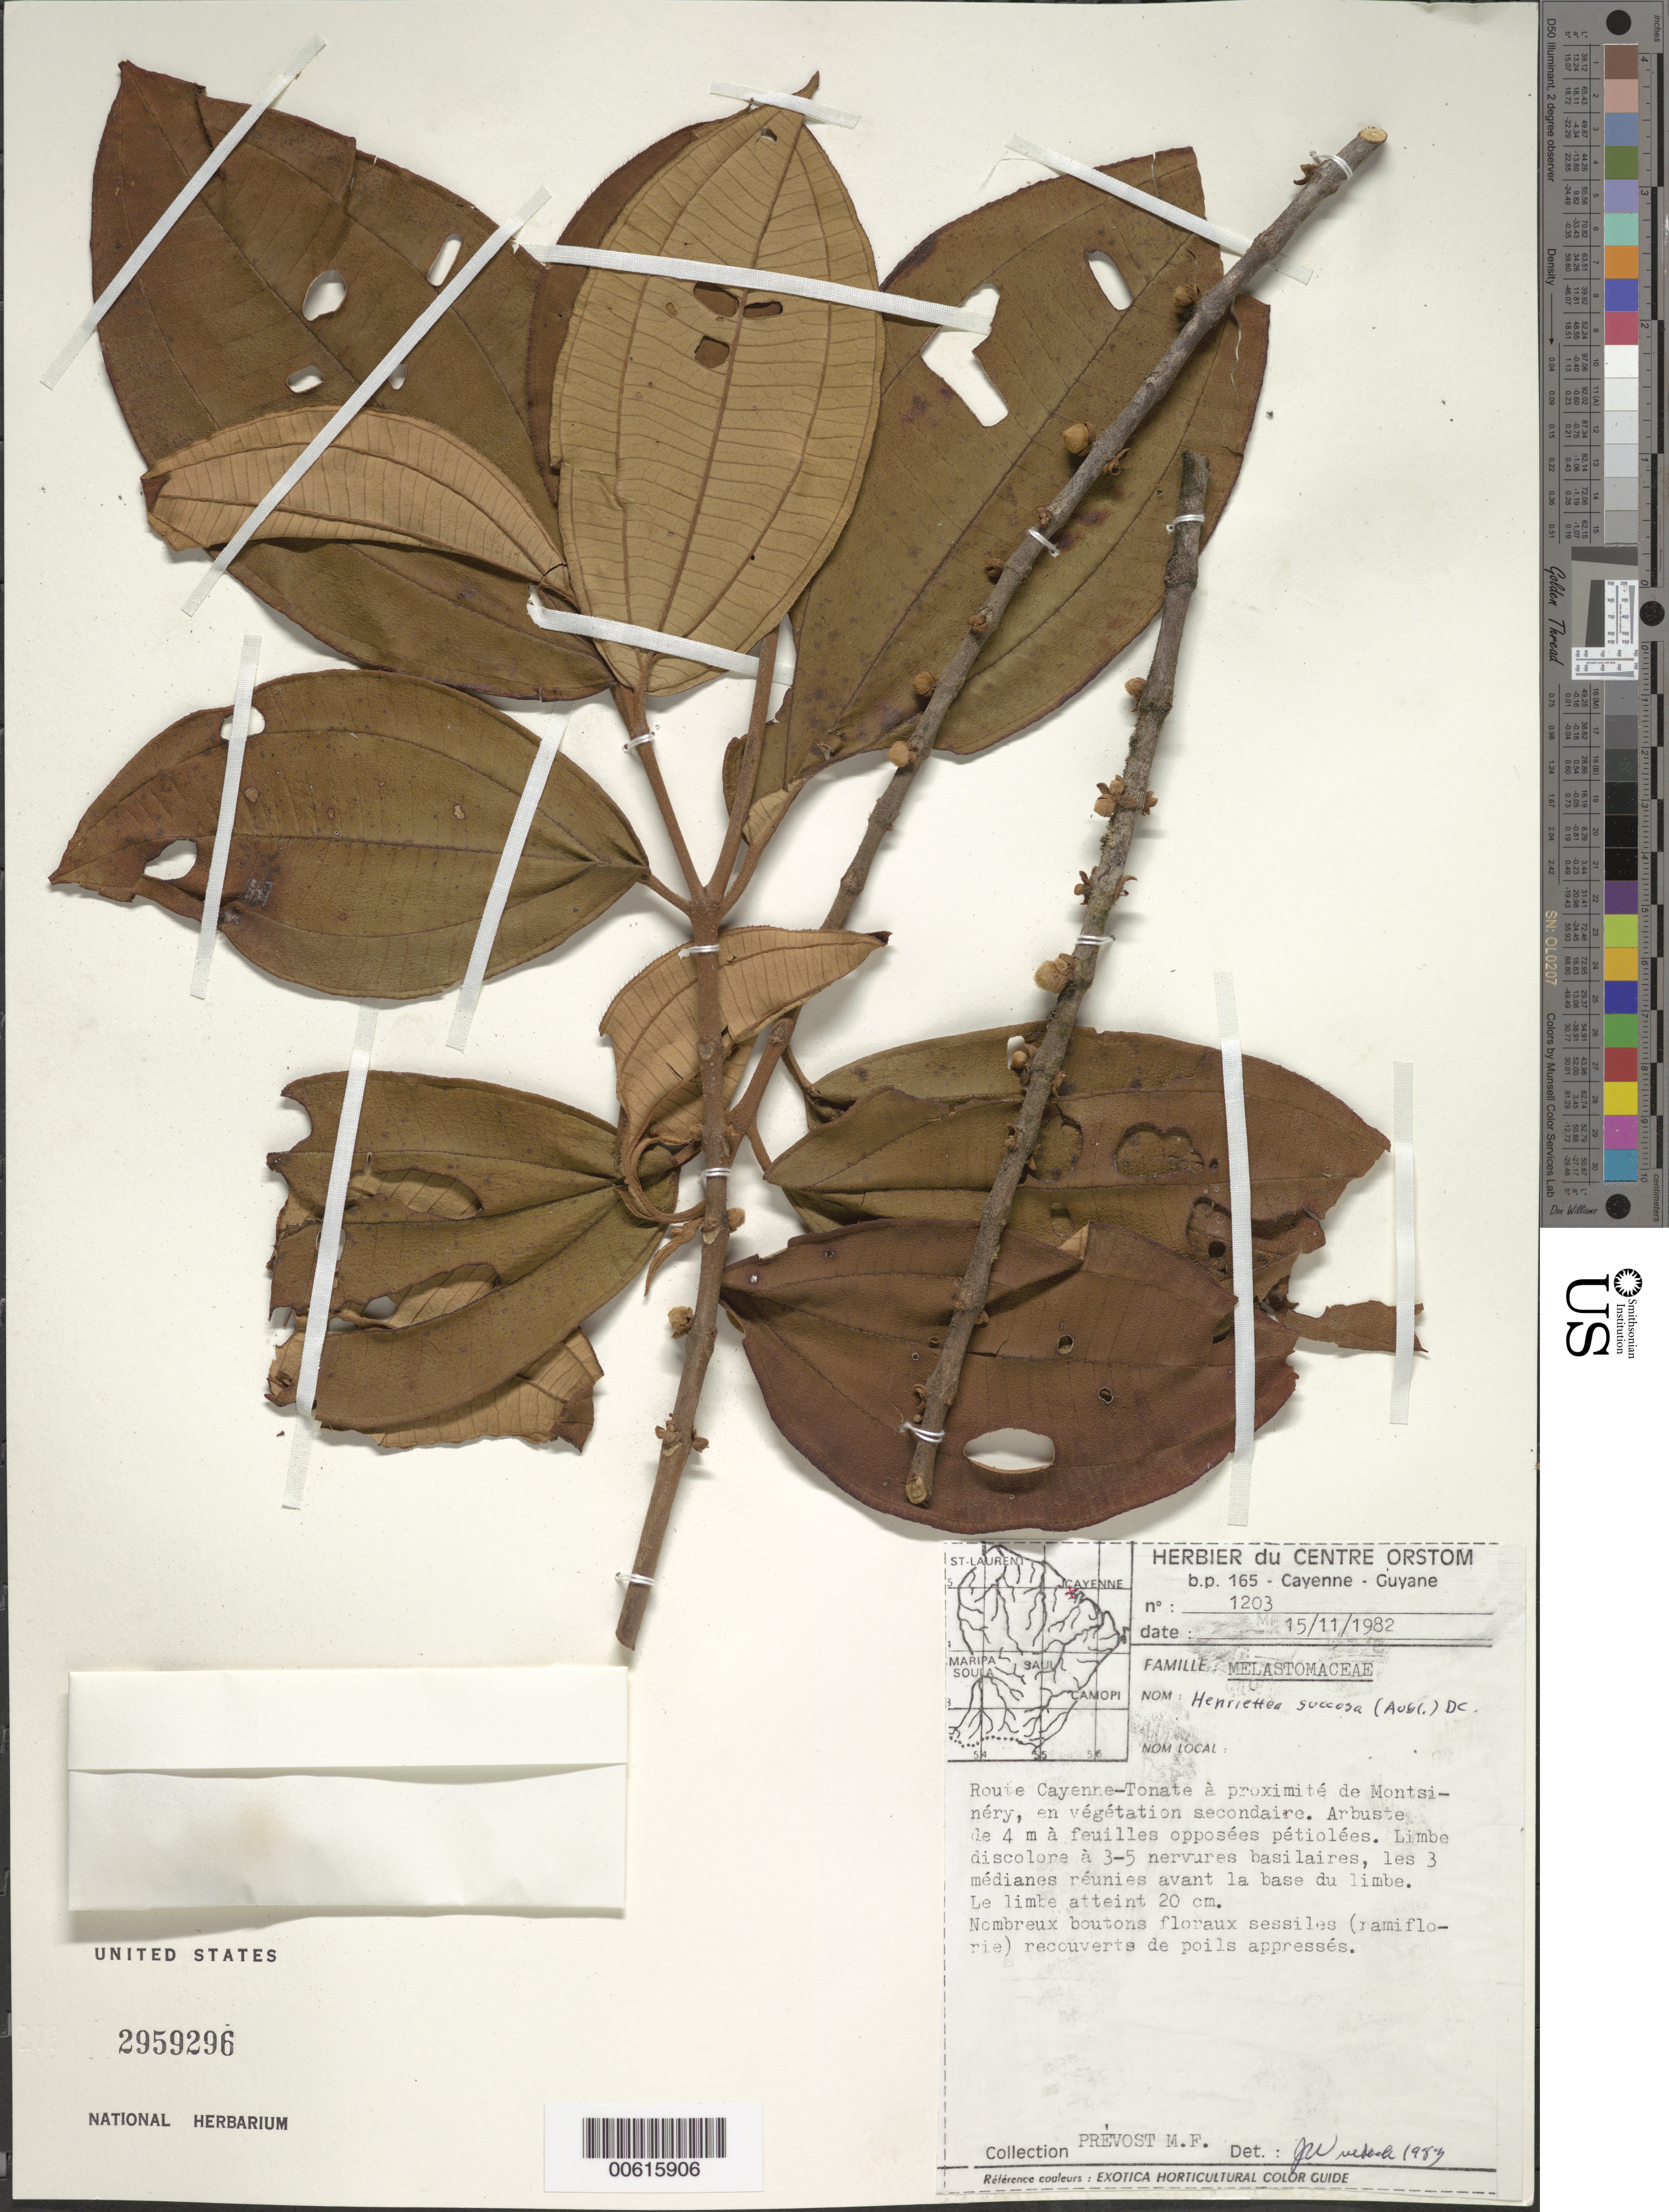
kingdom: Plantae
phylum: Tracheophyta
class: Magnoliopsida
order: Myrtales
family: Melastomataceae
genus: Henriettea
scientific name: Henriettea succosa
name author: (Aubl.) DC.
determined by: Wurdack, John J., (US), US (UNITED STATES)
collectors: M.-F. Prévost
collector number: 1203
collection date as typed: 15-Nov-82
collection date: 1982-11-15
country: French Guiana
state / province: Cayenne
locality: Cayenne-Tonate route, Montsinéry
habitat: Vegetation secondaire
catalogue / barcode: US 2959296